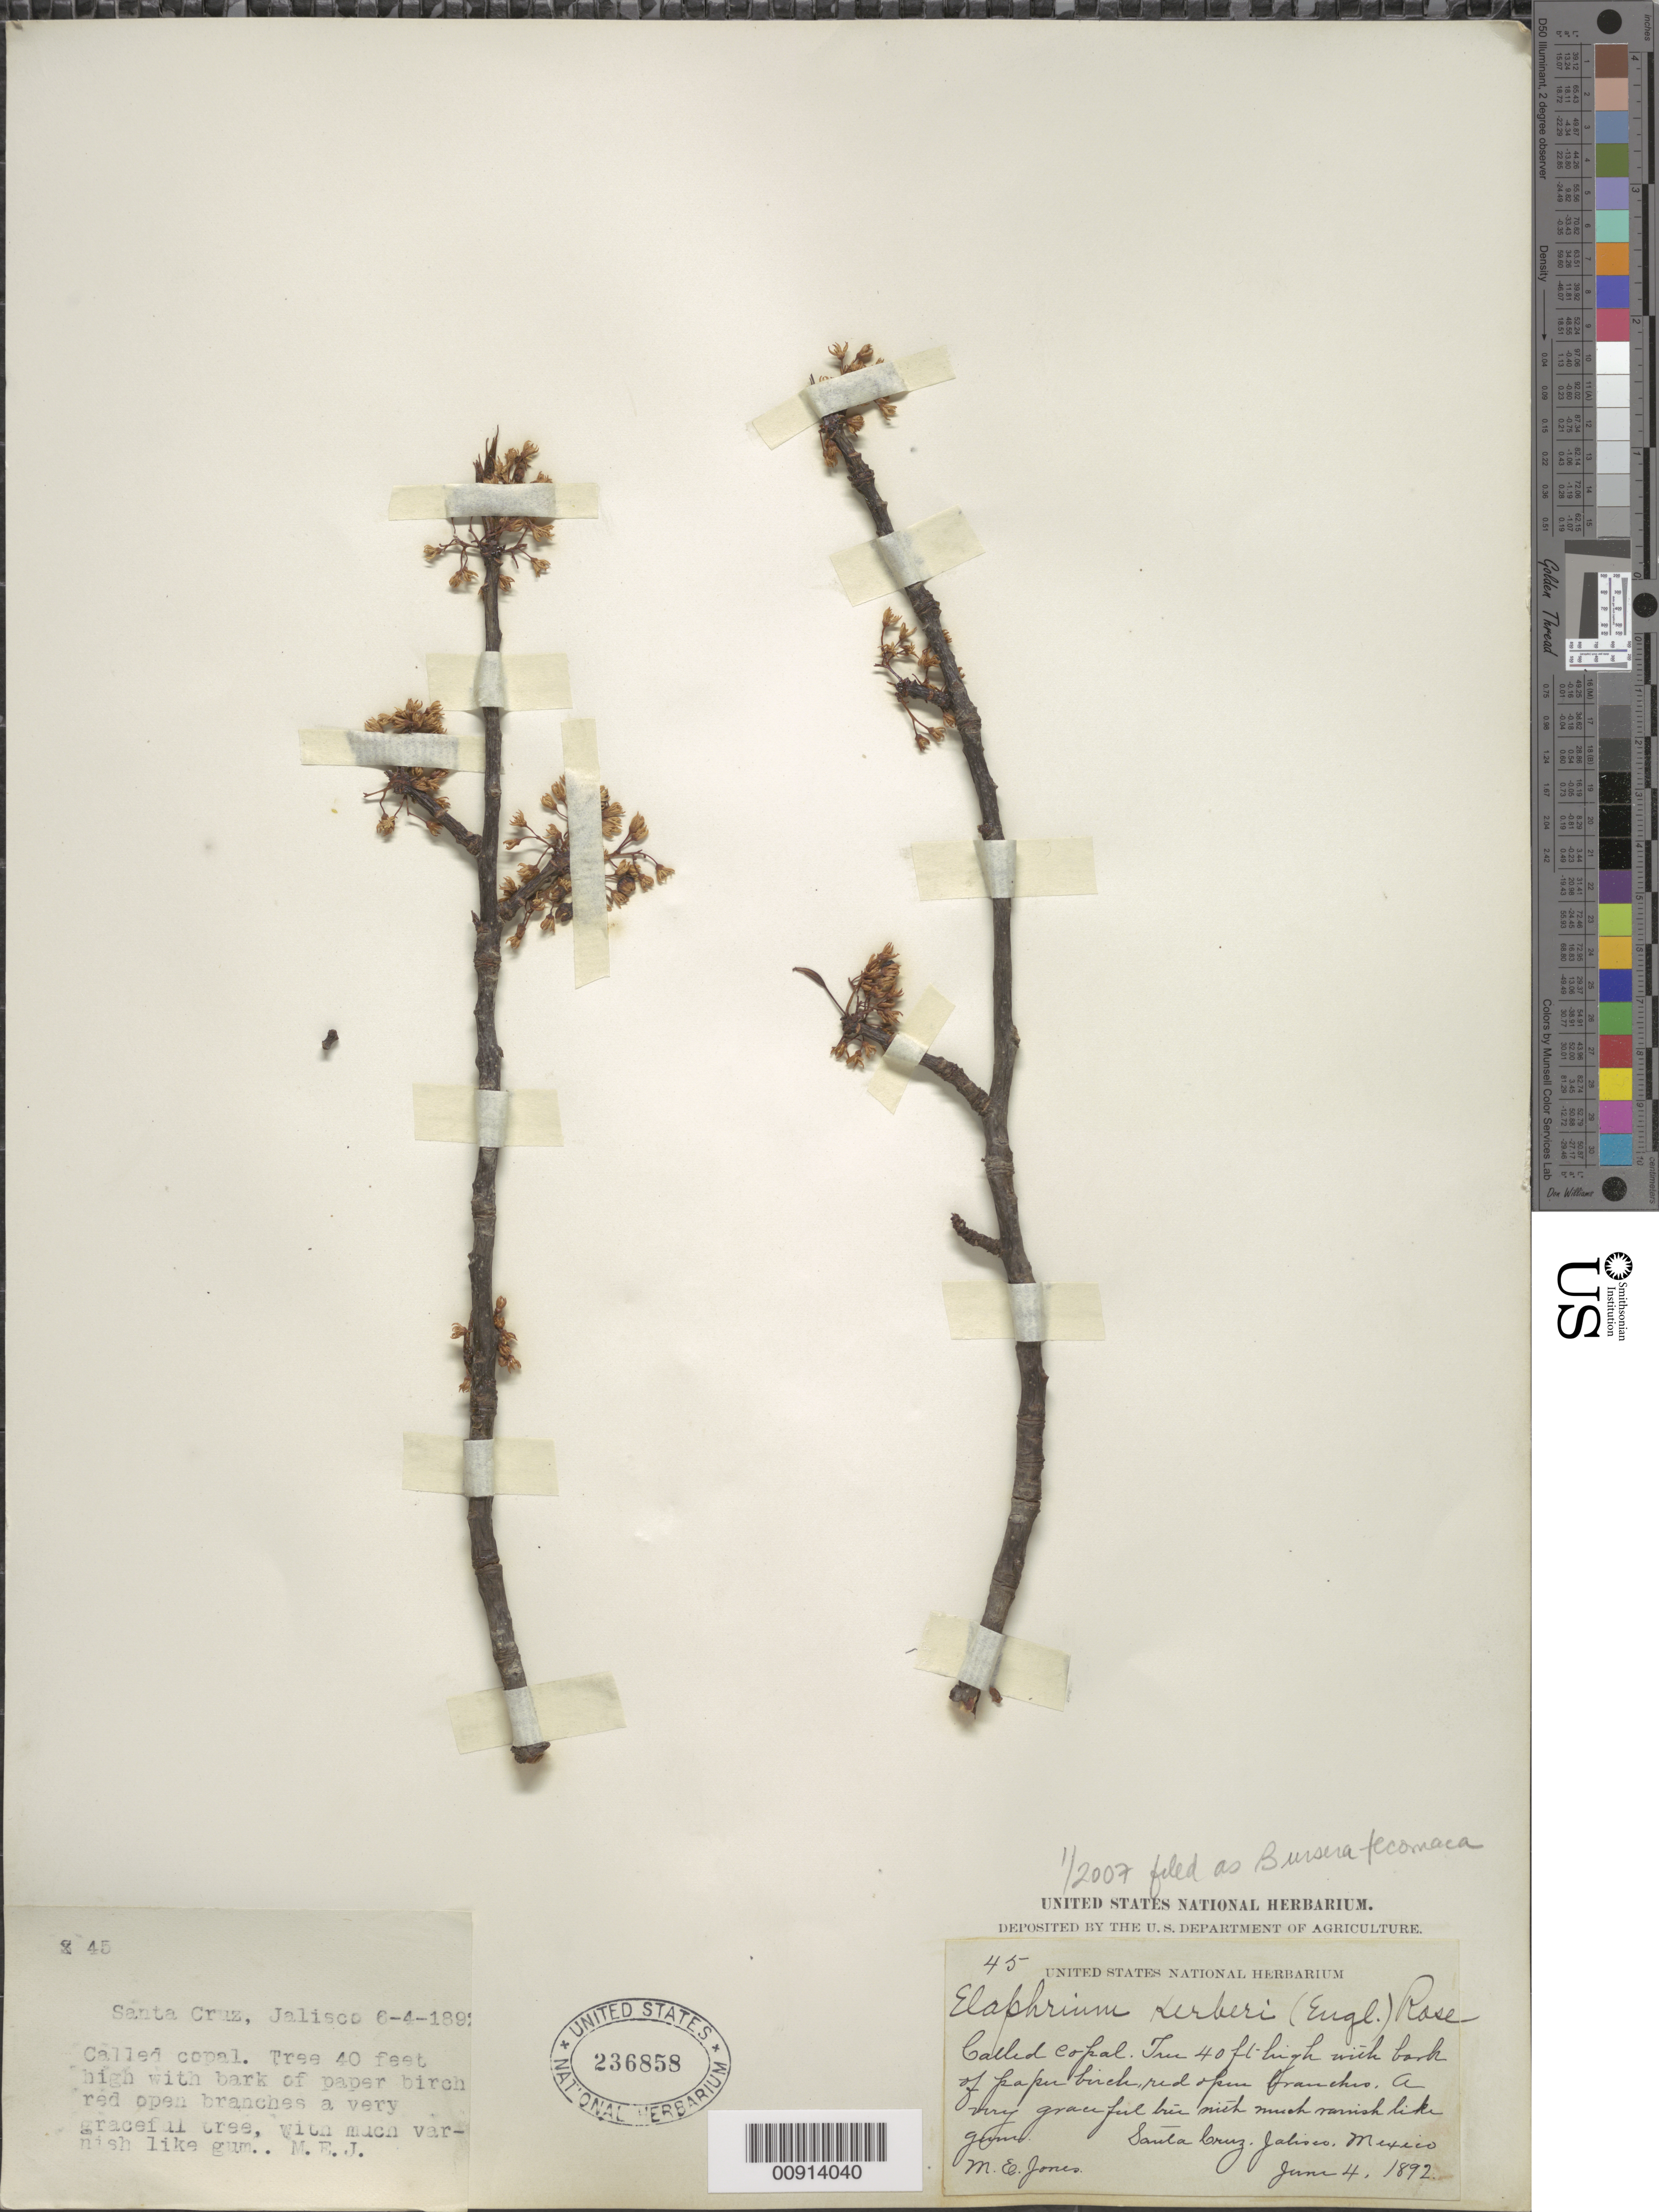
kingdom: Plantae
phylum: Tracheophyta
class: Magnoliopsida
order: Sapindales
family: Burseraceae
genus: Bursera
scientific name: Bursera tecomaca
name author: (Sessé & Moc. ex DC.) Standl.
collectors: M. E. Jones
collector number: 45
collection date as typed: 04 Jun 1892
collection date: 1892-06-04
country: Mexico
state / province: Jalisco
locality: Santa Cruz, Jalisco.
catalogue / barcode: US 236858